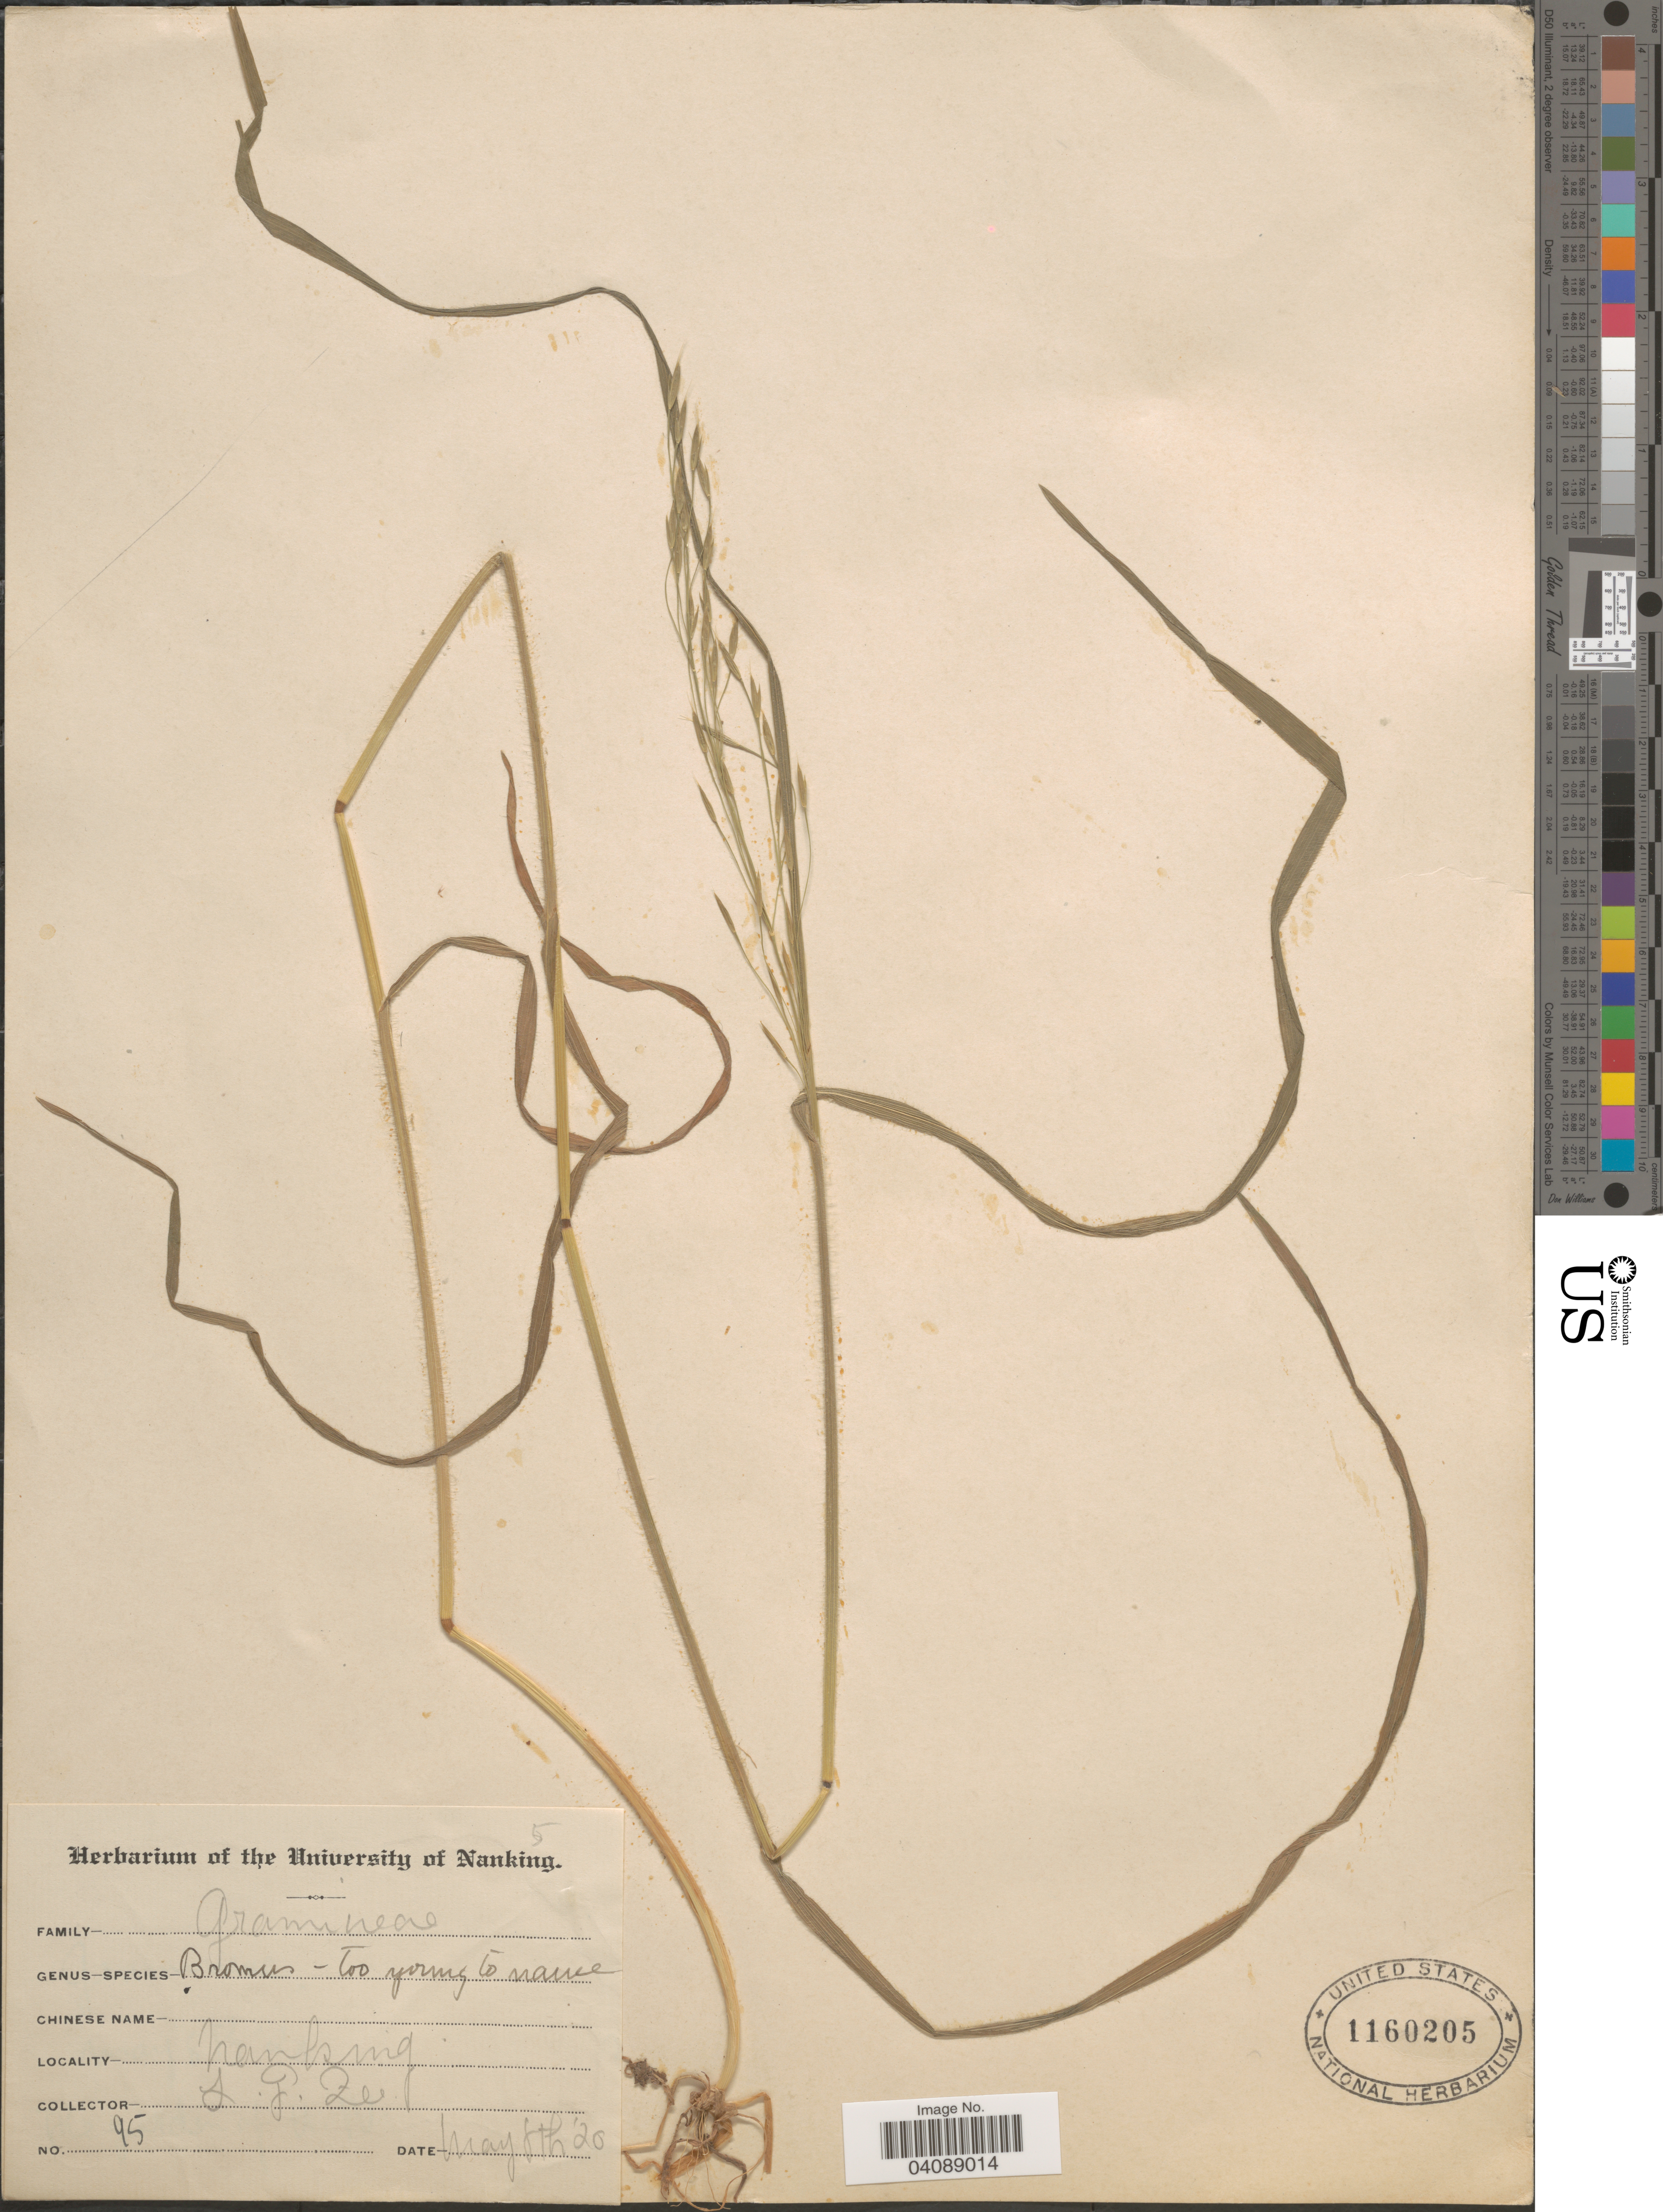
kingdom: Plantae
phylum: Tracheophyta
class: Liliopsida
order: Poales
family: Poaceae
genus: Bromus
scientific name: Bromus japonicus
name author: Houtt.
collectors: L. Tsu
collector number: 95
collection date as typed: Transcribed d/m/y: 8/5/20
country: China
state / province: Jiangsu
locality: Nanking.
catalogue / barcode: US 1160205